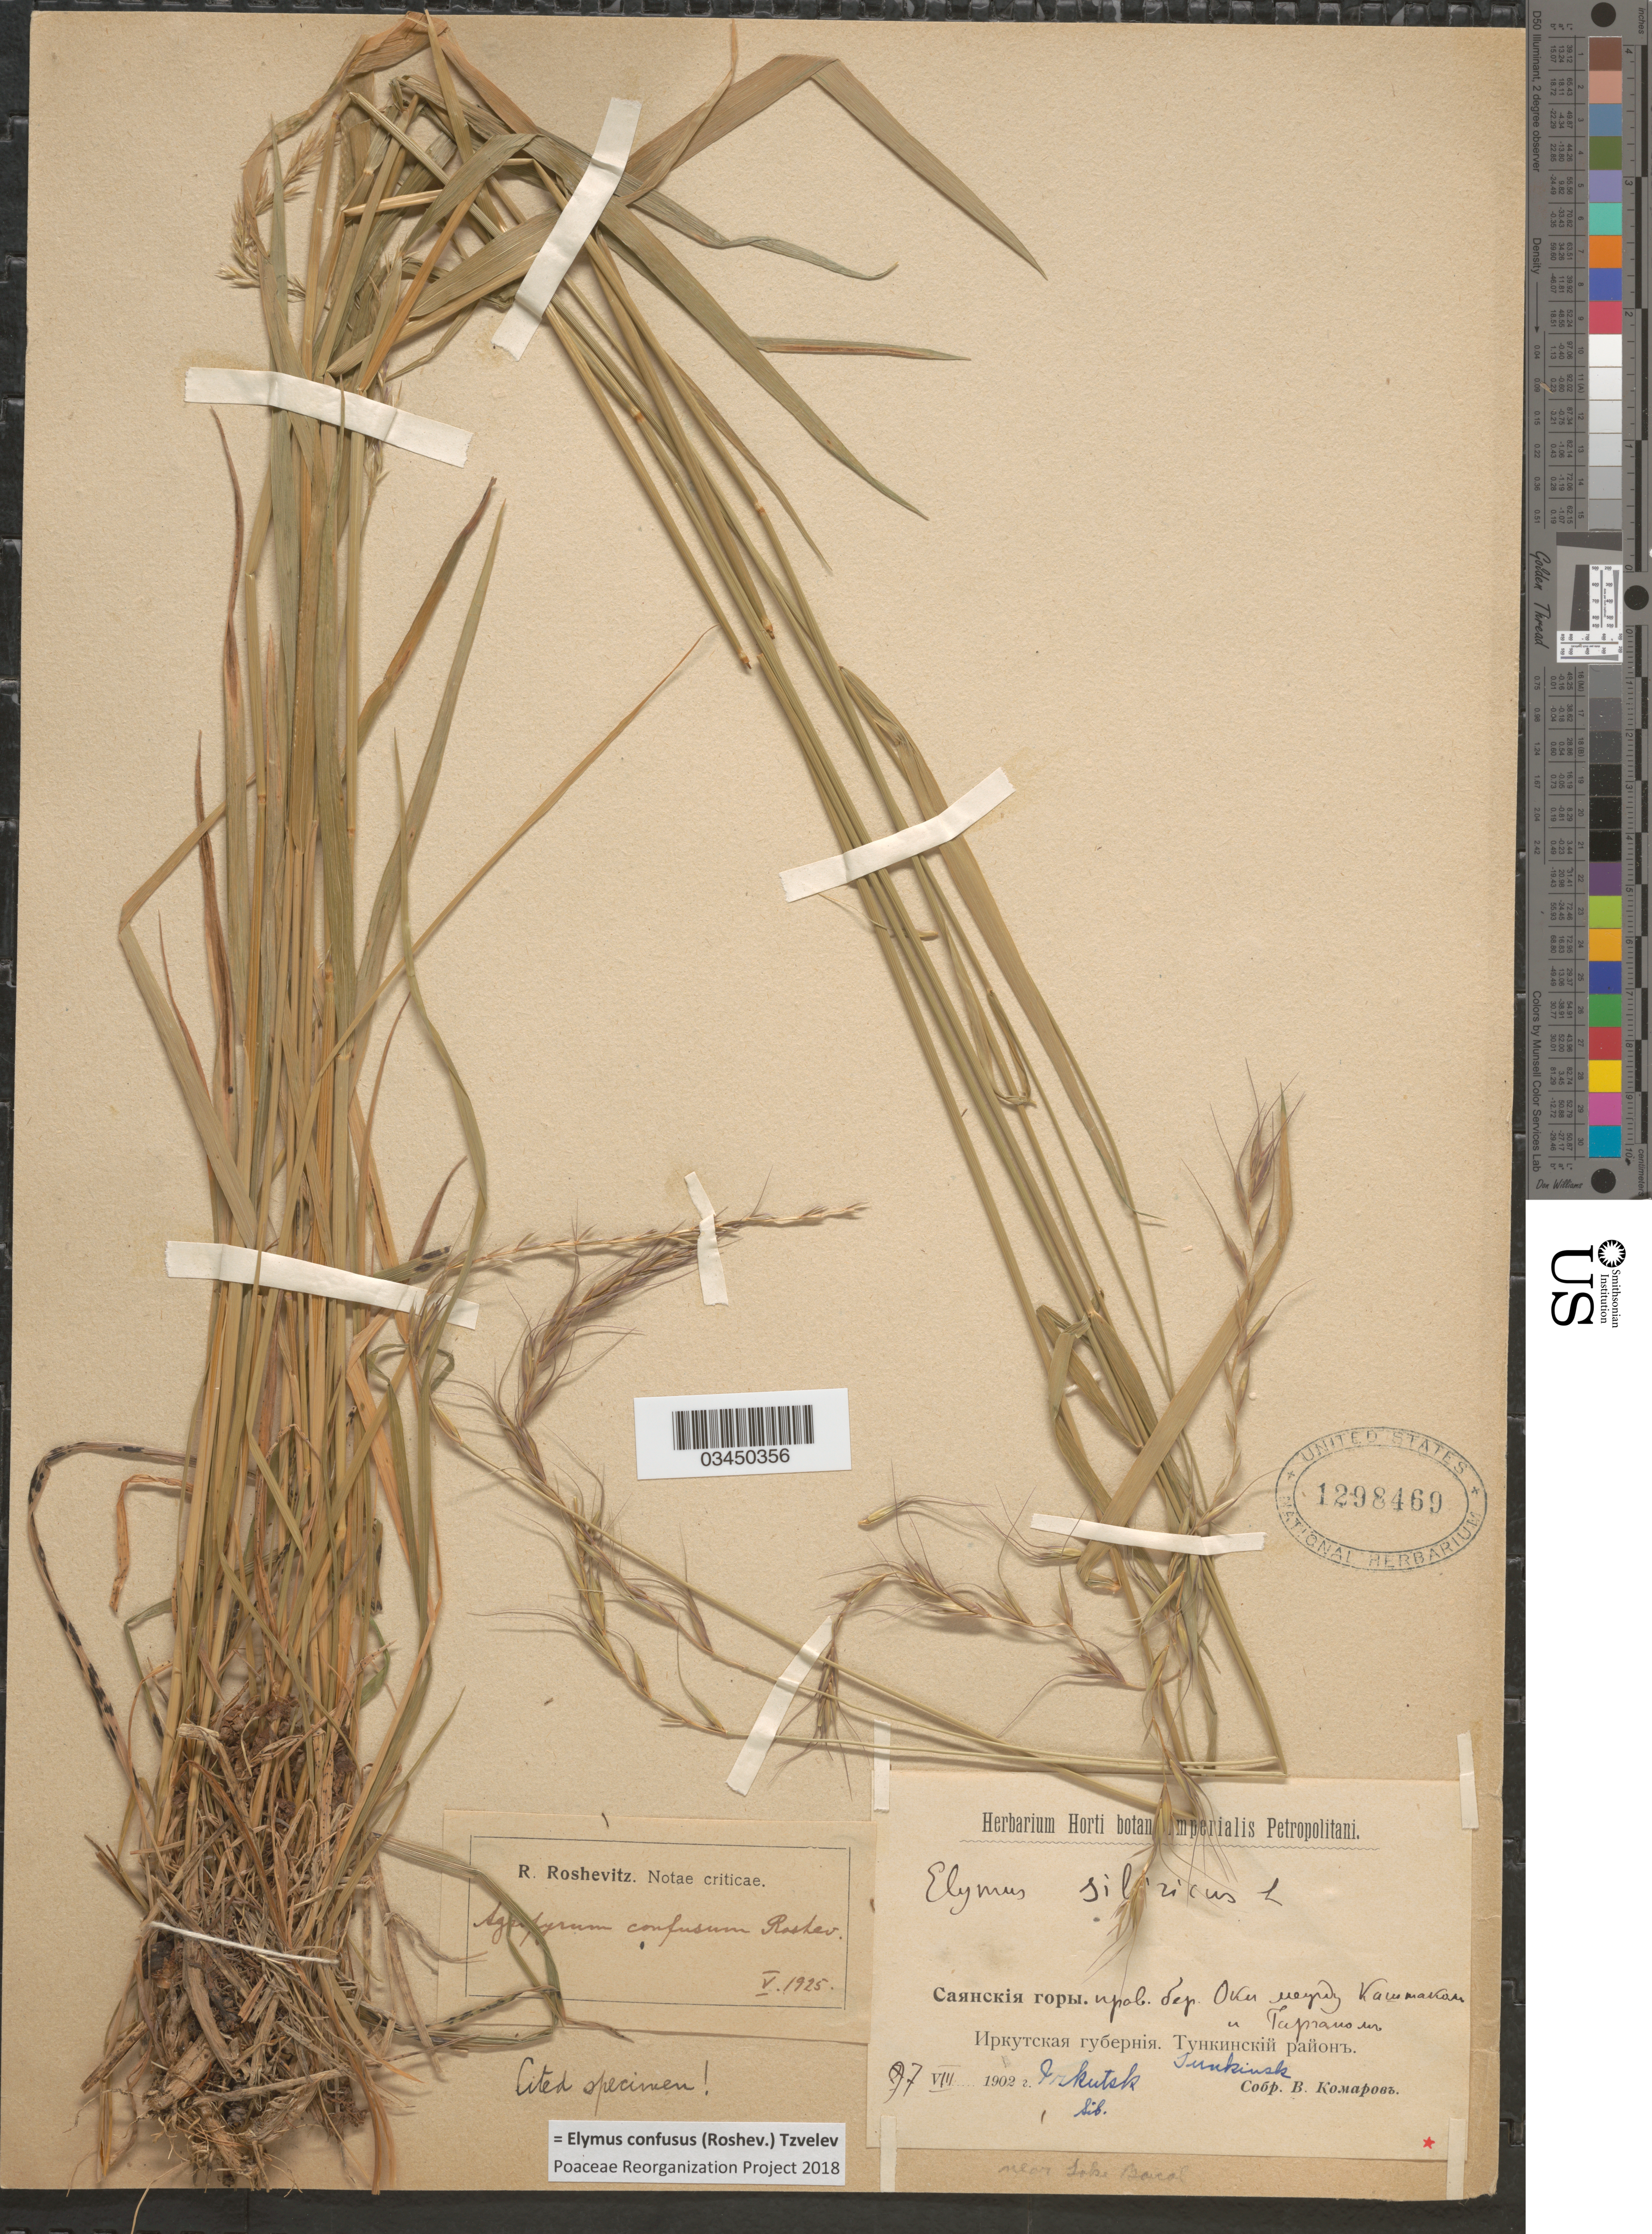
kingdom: Plantae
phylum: Tracheophyta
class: Liliopsida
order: Poales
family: Poaceae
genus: Elymus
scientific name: Elymus confusus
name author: (Roshev.) Tzvelev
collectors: V. Komarov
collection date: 1902-08-07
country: Russian Federation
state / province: Irkutsk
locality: Sayan Mts, right shore of river Ob between Kashtak and Targan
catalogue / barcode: US 1298469